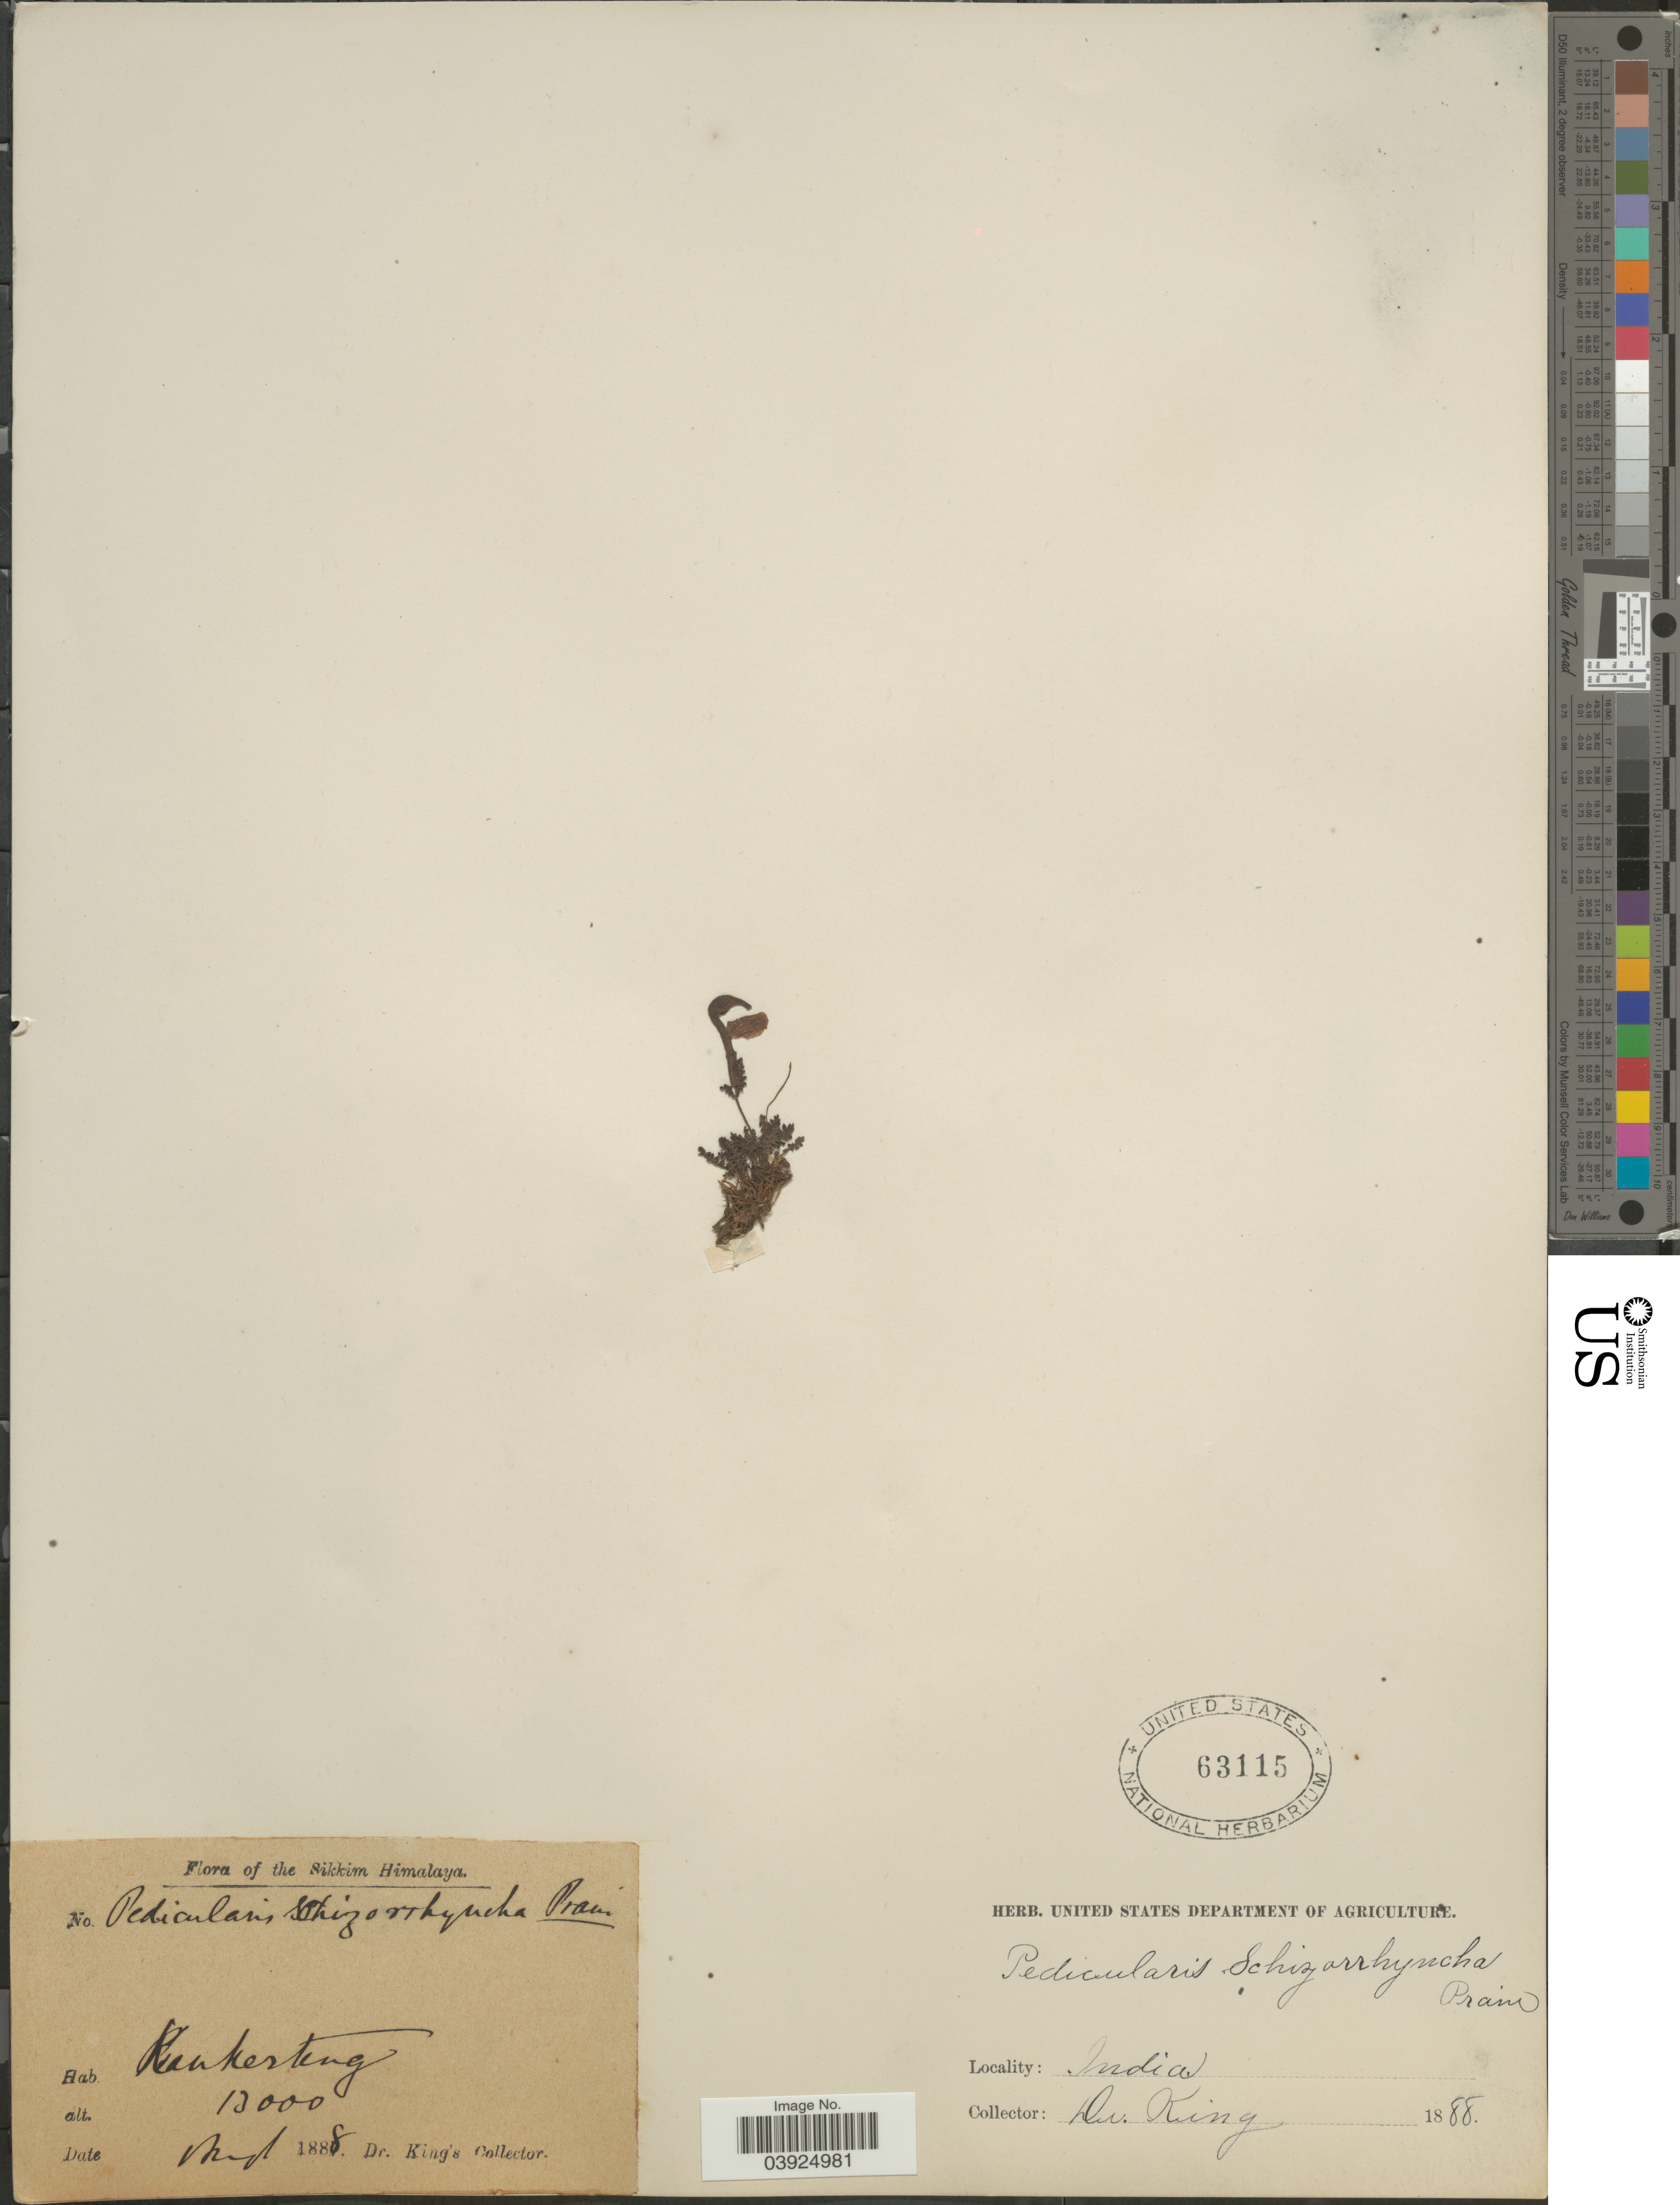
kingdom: Plantae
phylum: Tracheophyta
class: Magnoliopsida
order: Lamiales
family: Orobanchaceae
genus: Pedicularis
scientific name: Pedicularis schizorrhyncha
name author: Prain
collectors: Dr. King's collector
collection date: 1888-03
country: India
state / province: Sikkim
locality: Sikkim Himalaya. Kankerteng.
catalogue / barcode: US 63115